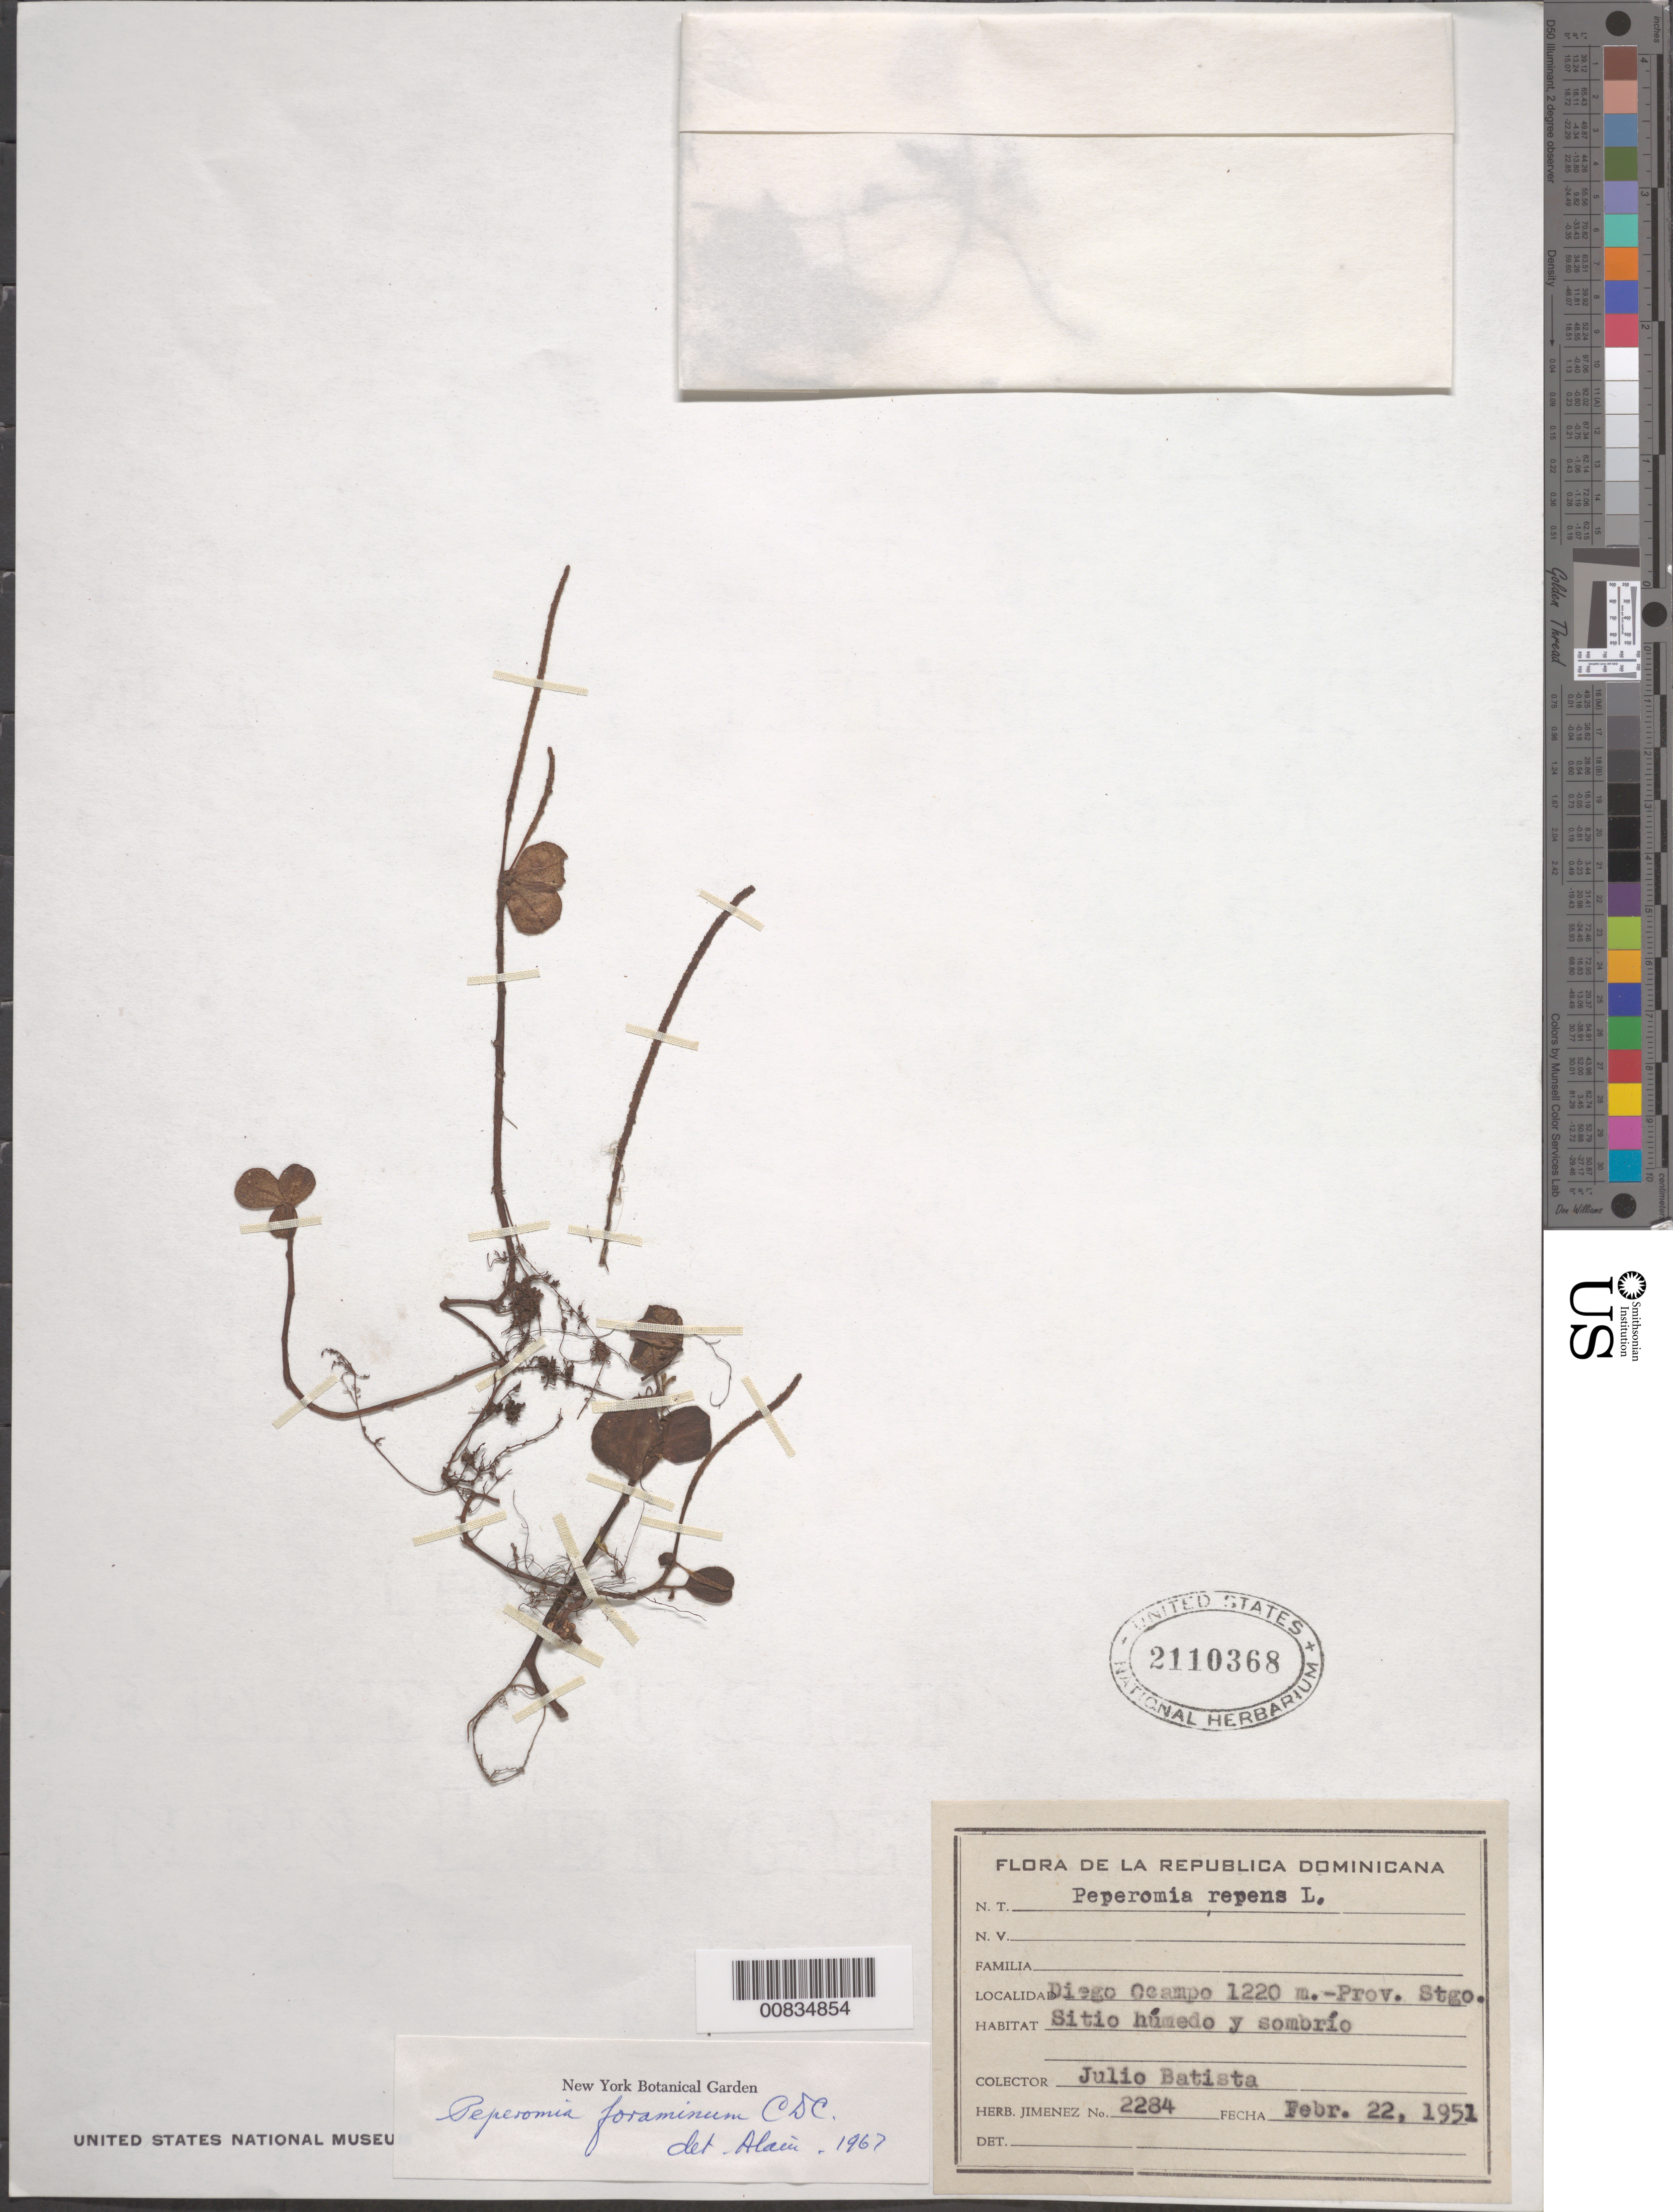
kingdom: Plantae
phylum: Tracheophyta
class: Magnoliopsida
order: Piperales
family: Piperaceae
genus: Peperomia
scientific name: Peperomia foraminum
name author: C. DC.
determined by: Liogier, Alain H.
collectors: J. J. Jiménez & J. Batista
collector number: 2284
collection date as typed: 22 Feb 1951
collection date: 1951-02-22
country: Dominican Republic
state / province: Santiago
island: Hispaniola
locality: Diego Ocampo.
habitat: Sitio húmedo y sombrío.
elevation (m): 1220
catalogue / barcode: US 2110368